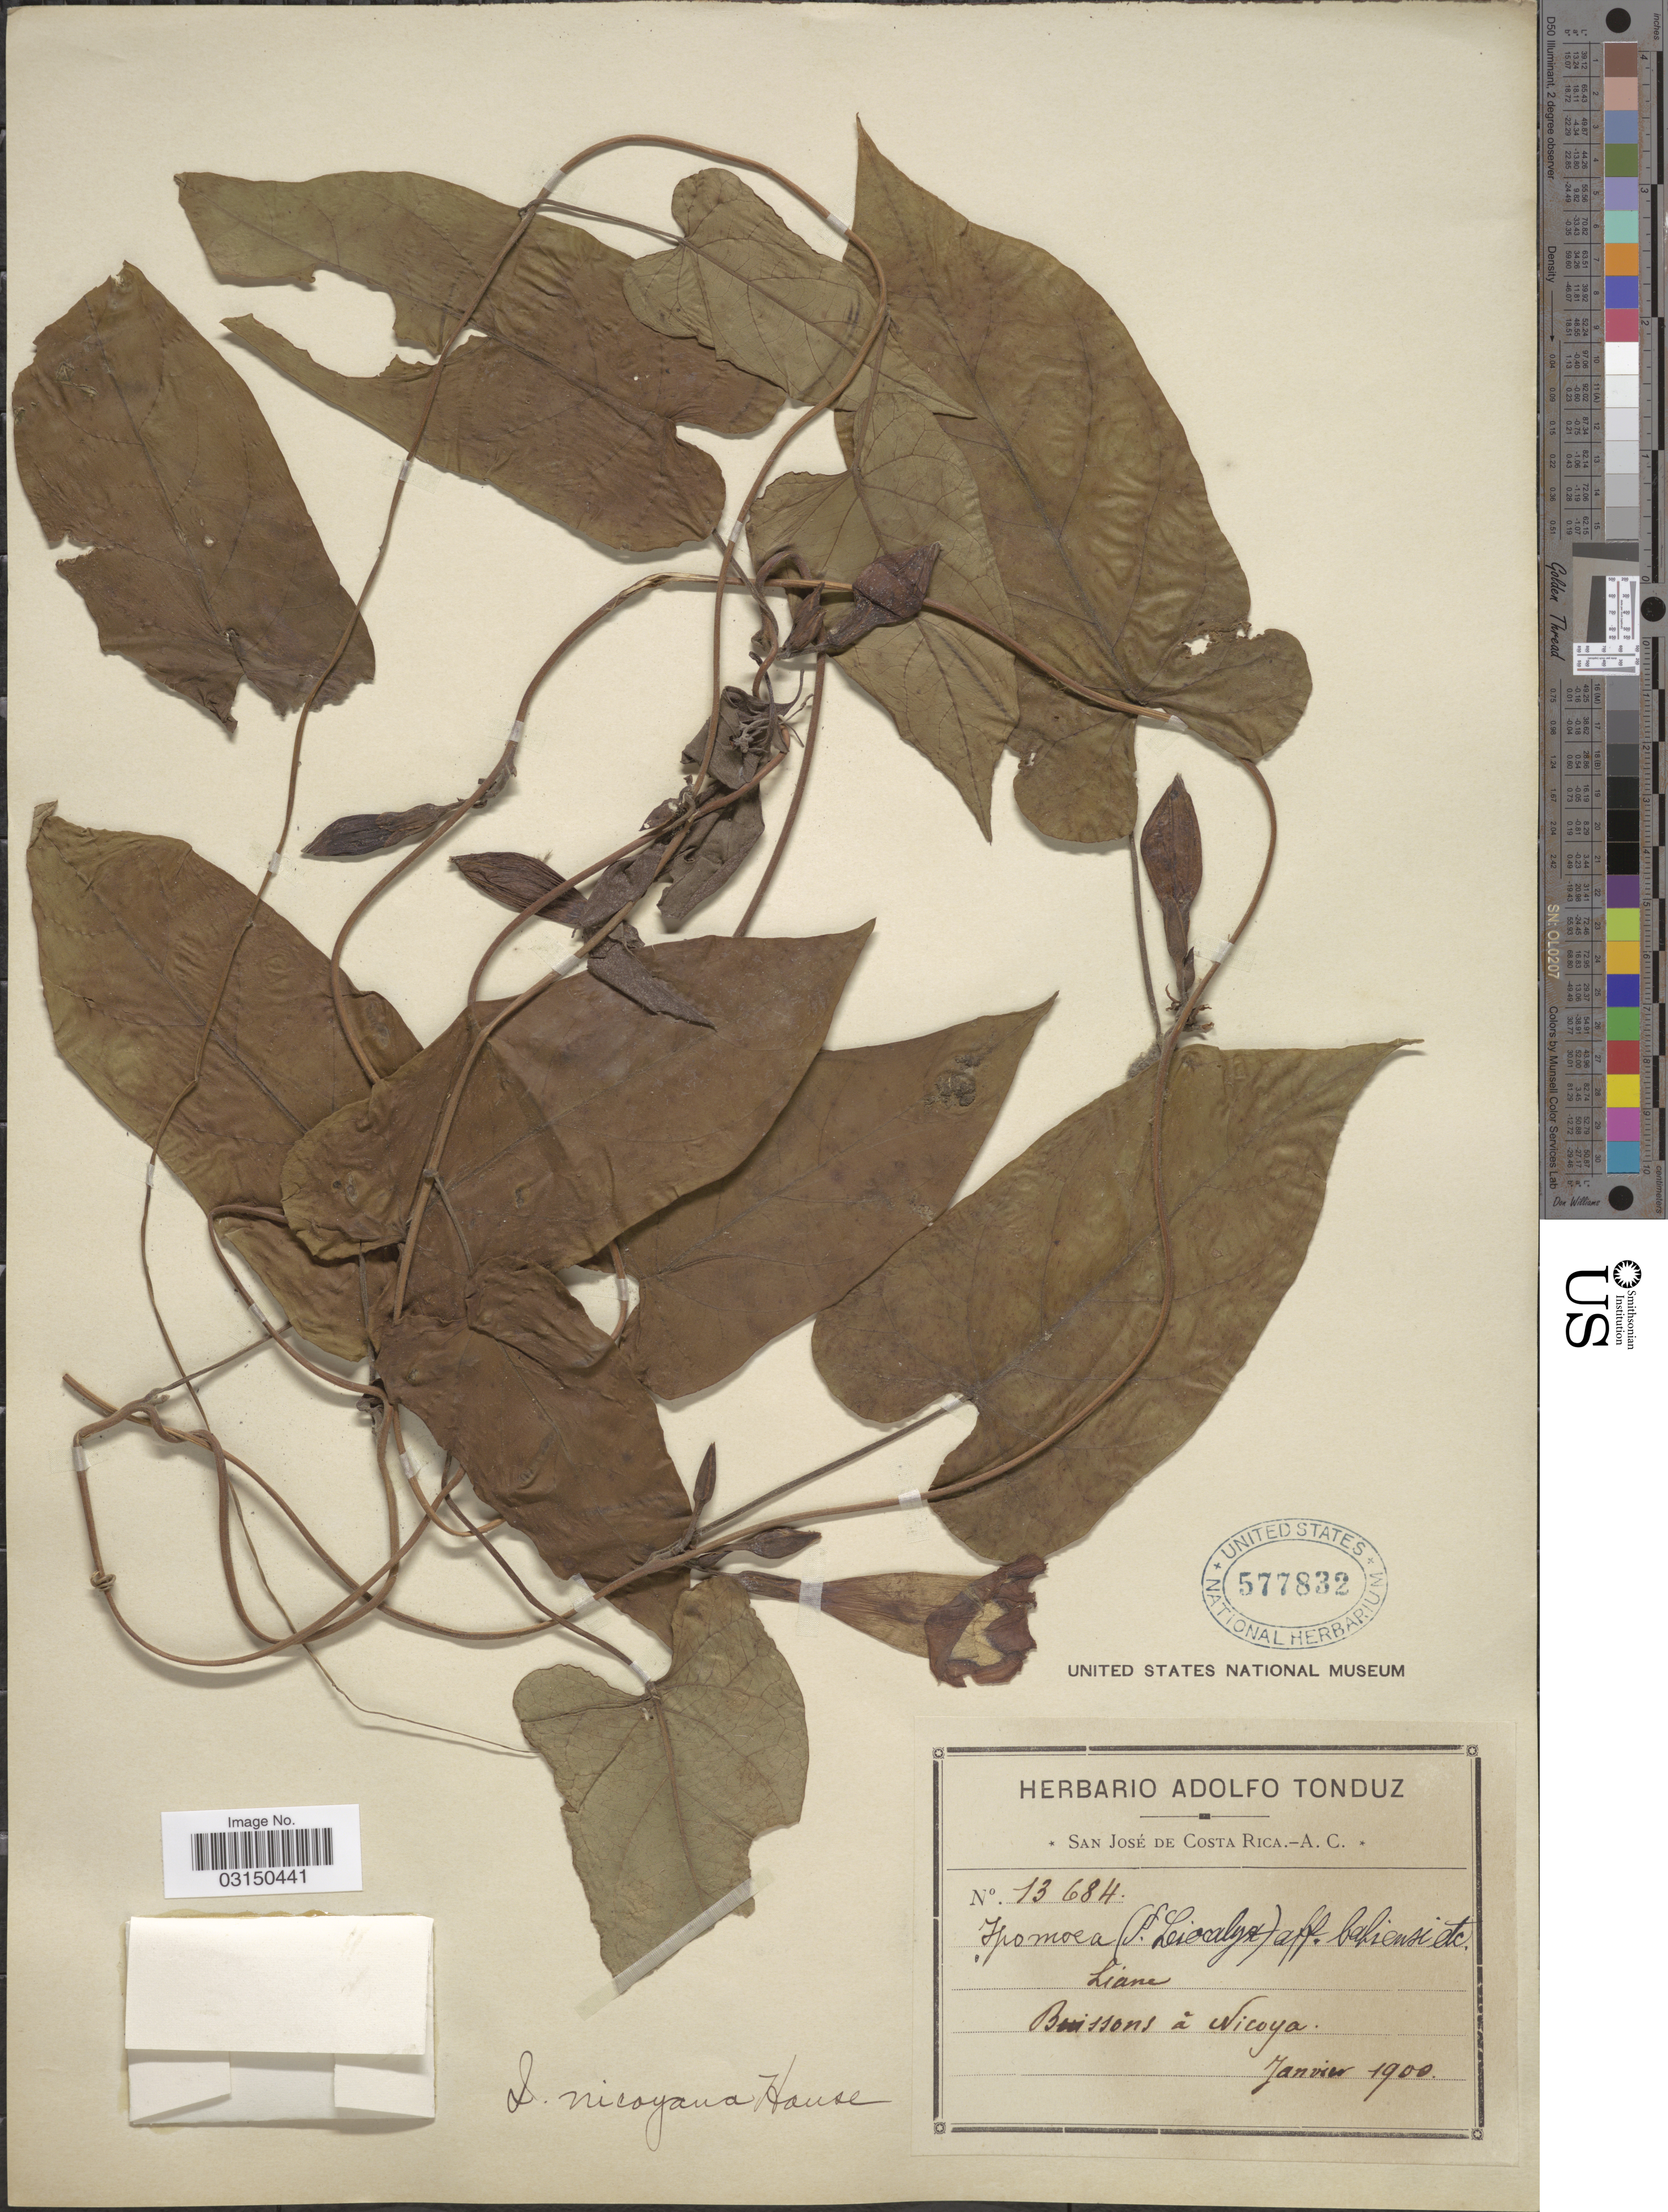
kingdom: Plantae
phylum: Tracheophyta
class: Magnoliopsida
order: Solanales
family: Convolvulaceae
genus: Ipomoea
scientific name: Ipomoea lindenii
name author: Galeotti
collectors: ex Herb. Adolfo Tonduz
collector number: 13684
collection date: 1900-01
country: Costa Rica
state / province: San José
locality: San José. Buissons á Nicoya.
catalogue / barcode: US 577832